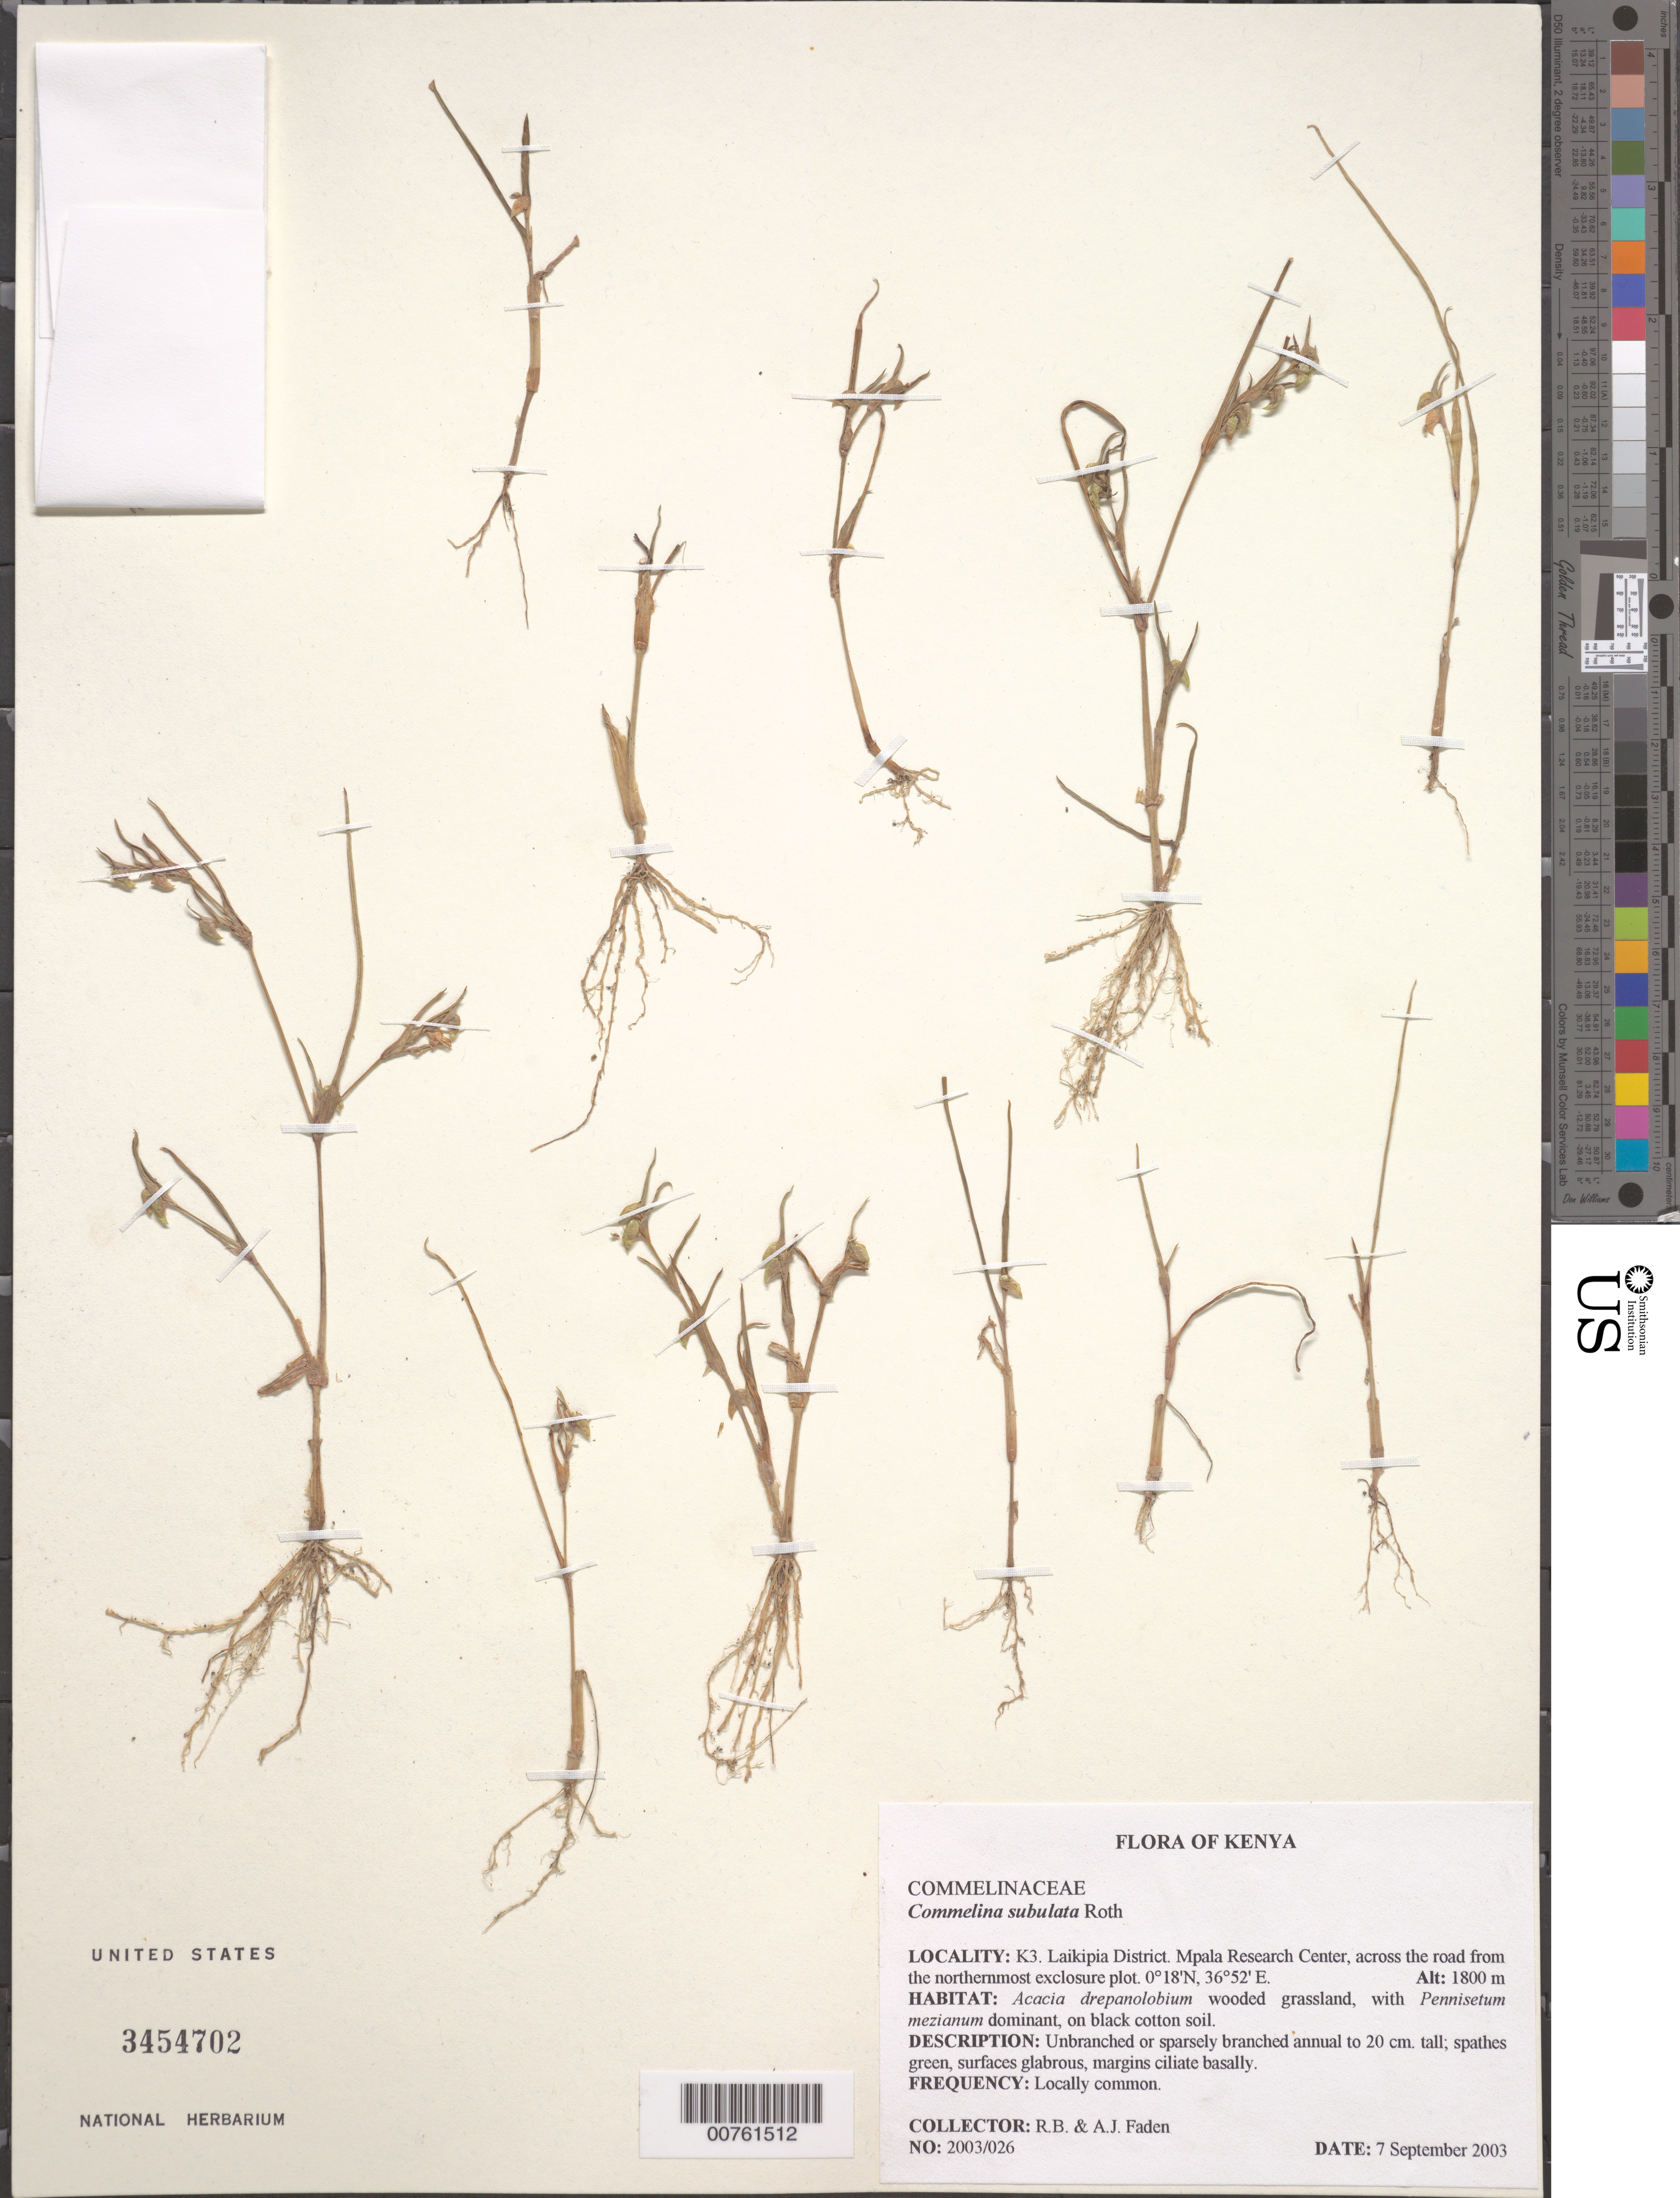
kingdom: Plantae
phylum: Tracheophyta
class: Liliopsida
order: Commelinales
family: Commelinaceae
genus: Commelina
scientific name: Commelina subulata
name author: Roth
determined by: Faden, Robert B., (US), Smithsonian Institution - National Museum of Natural History (UNITED STATES)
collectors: R. B. Faden & A. J. Faden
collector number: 2003/026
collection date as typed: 07 Sep 2003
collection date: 2003-09-07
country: Kenya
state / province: Laikipia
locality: K3. Mpala Research Center, across the road from the nothernmost exclosure plot.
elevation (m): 1800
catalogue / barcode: US 3454702